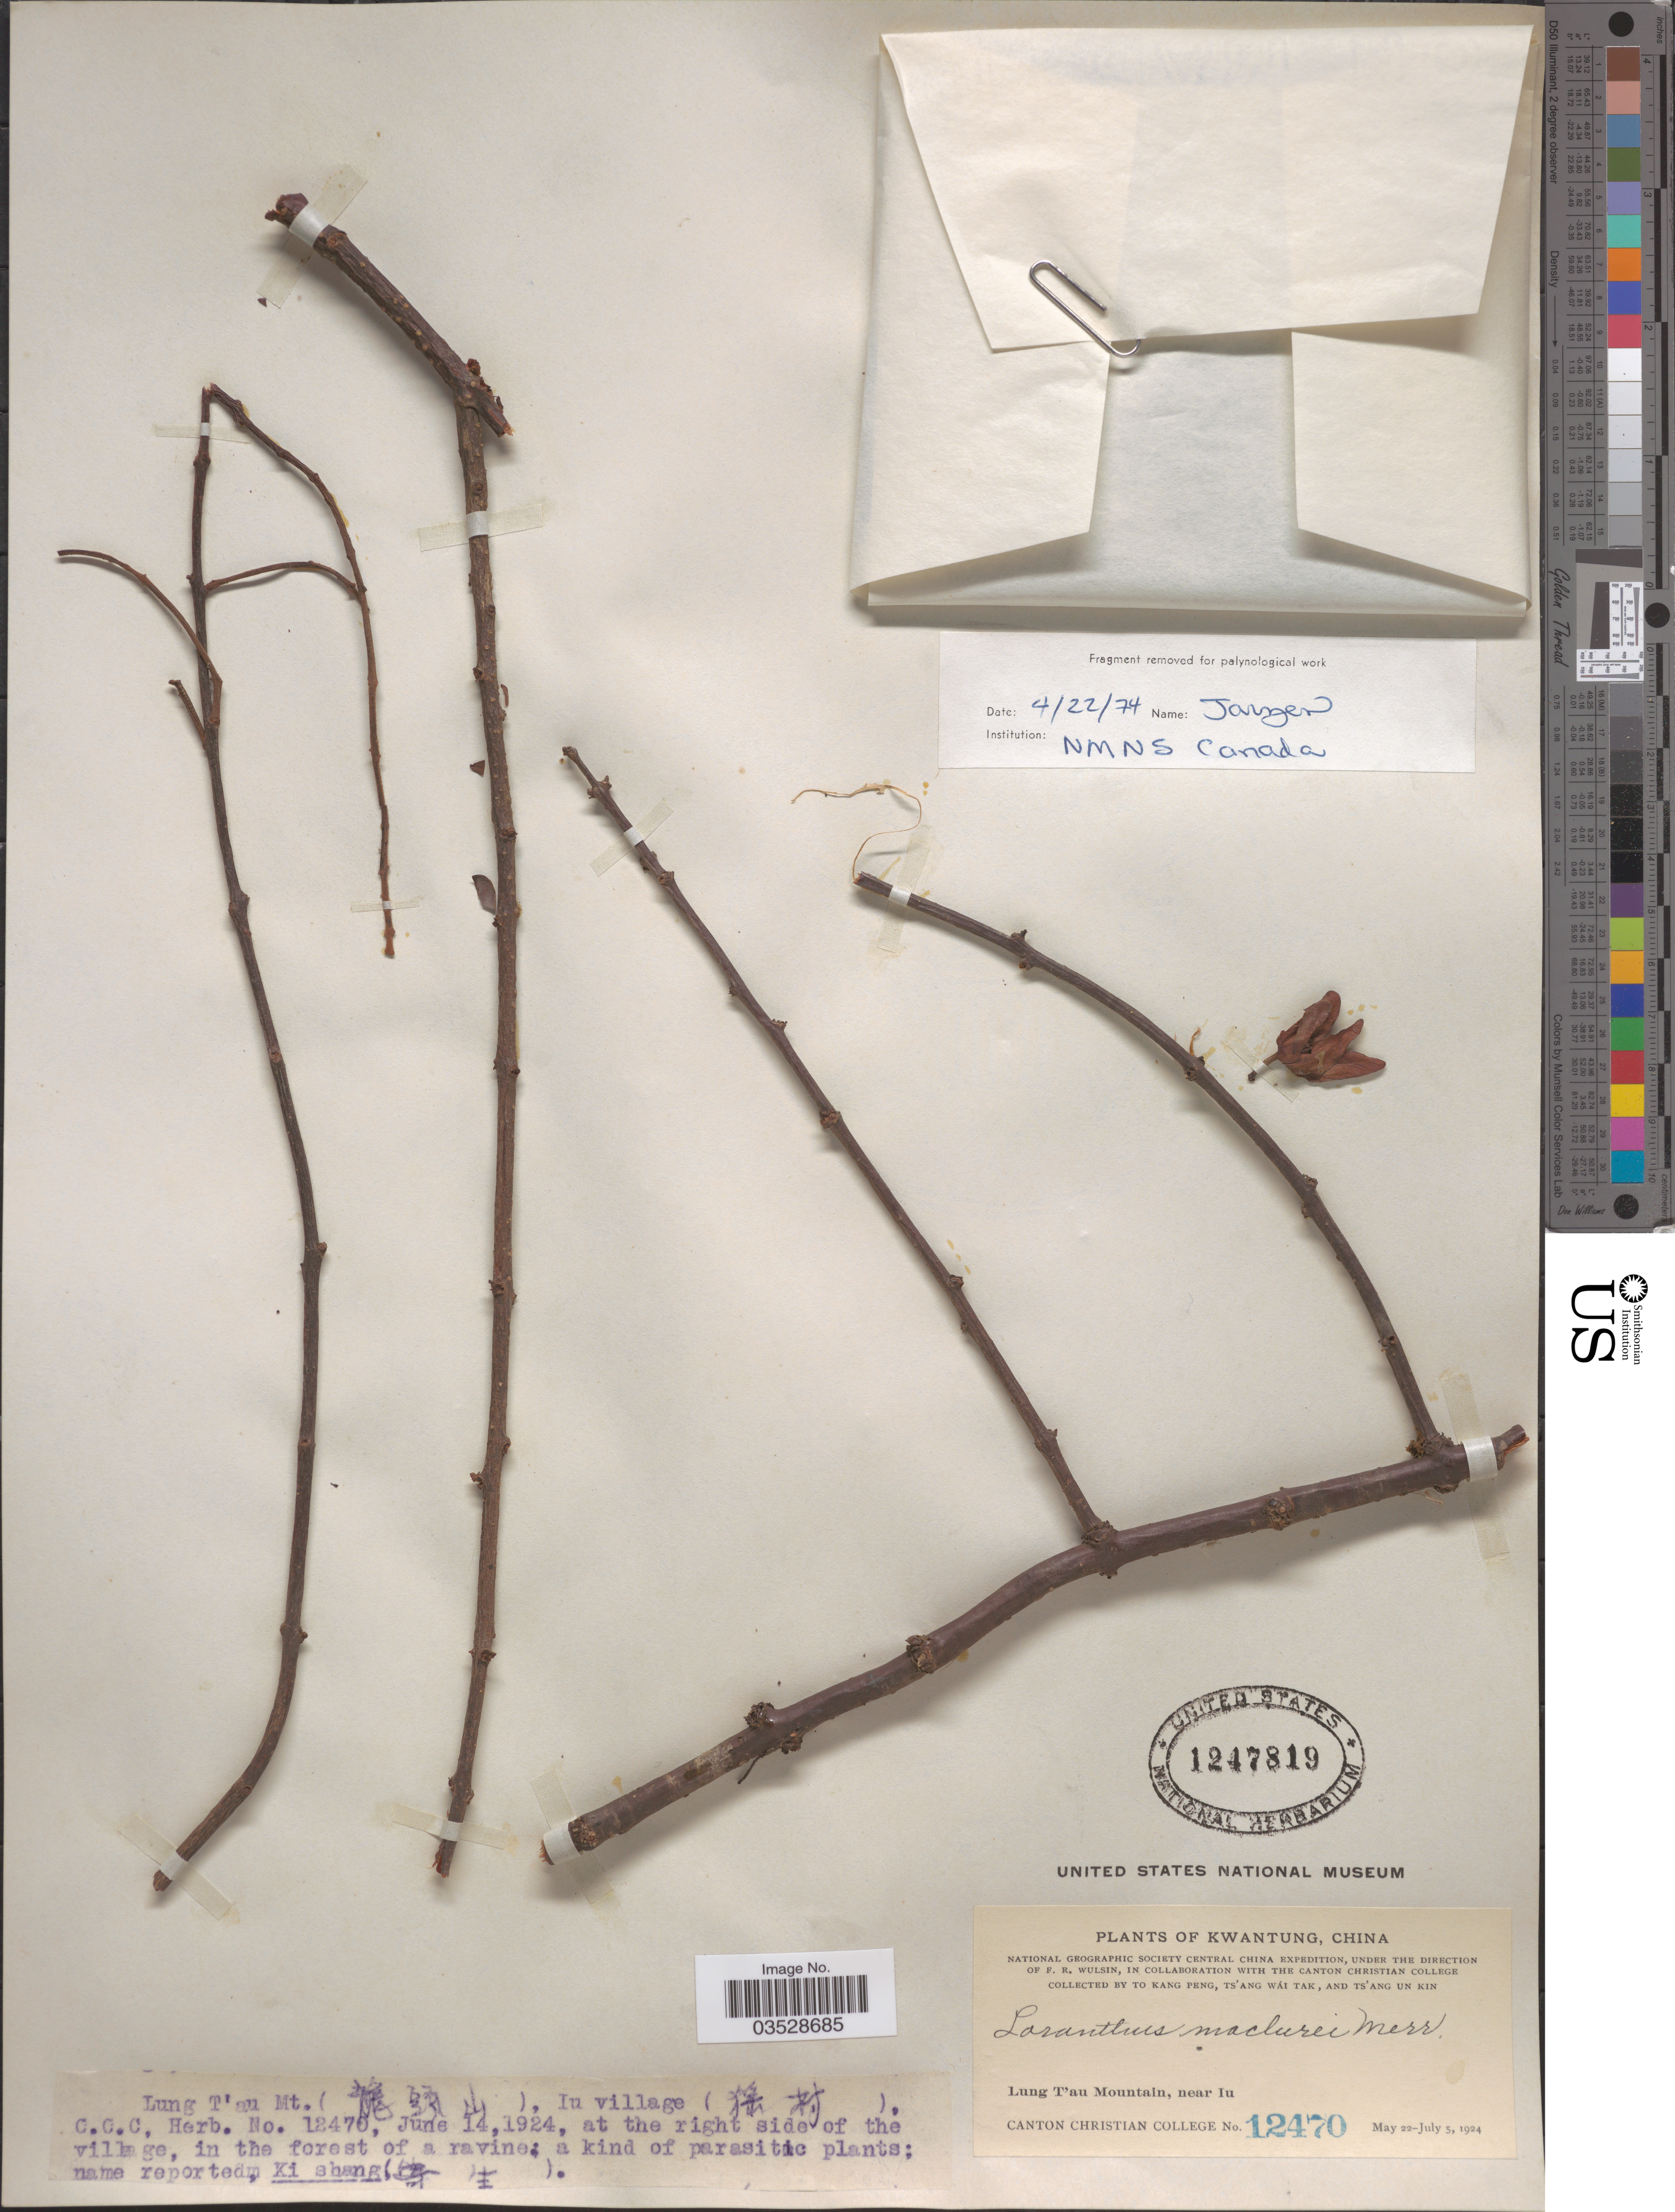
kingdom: Plantae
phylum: Tracheophyta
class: Magnoliopsida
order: Santalales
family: Loranthaceae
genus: Tolypanthus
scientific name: Tolypanthus maclurei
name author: Danser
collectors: Kang Peng To, W. T. Tsang & Ts' Ang Un Kin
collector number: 12470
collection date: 1924-06-14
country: China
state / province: Guangdong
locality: Kwantung. Lung T'au Mountain, near Iu. Lung T'au Mt. X, Iu village X.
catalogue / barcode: US 1247819